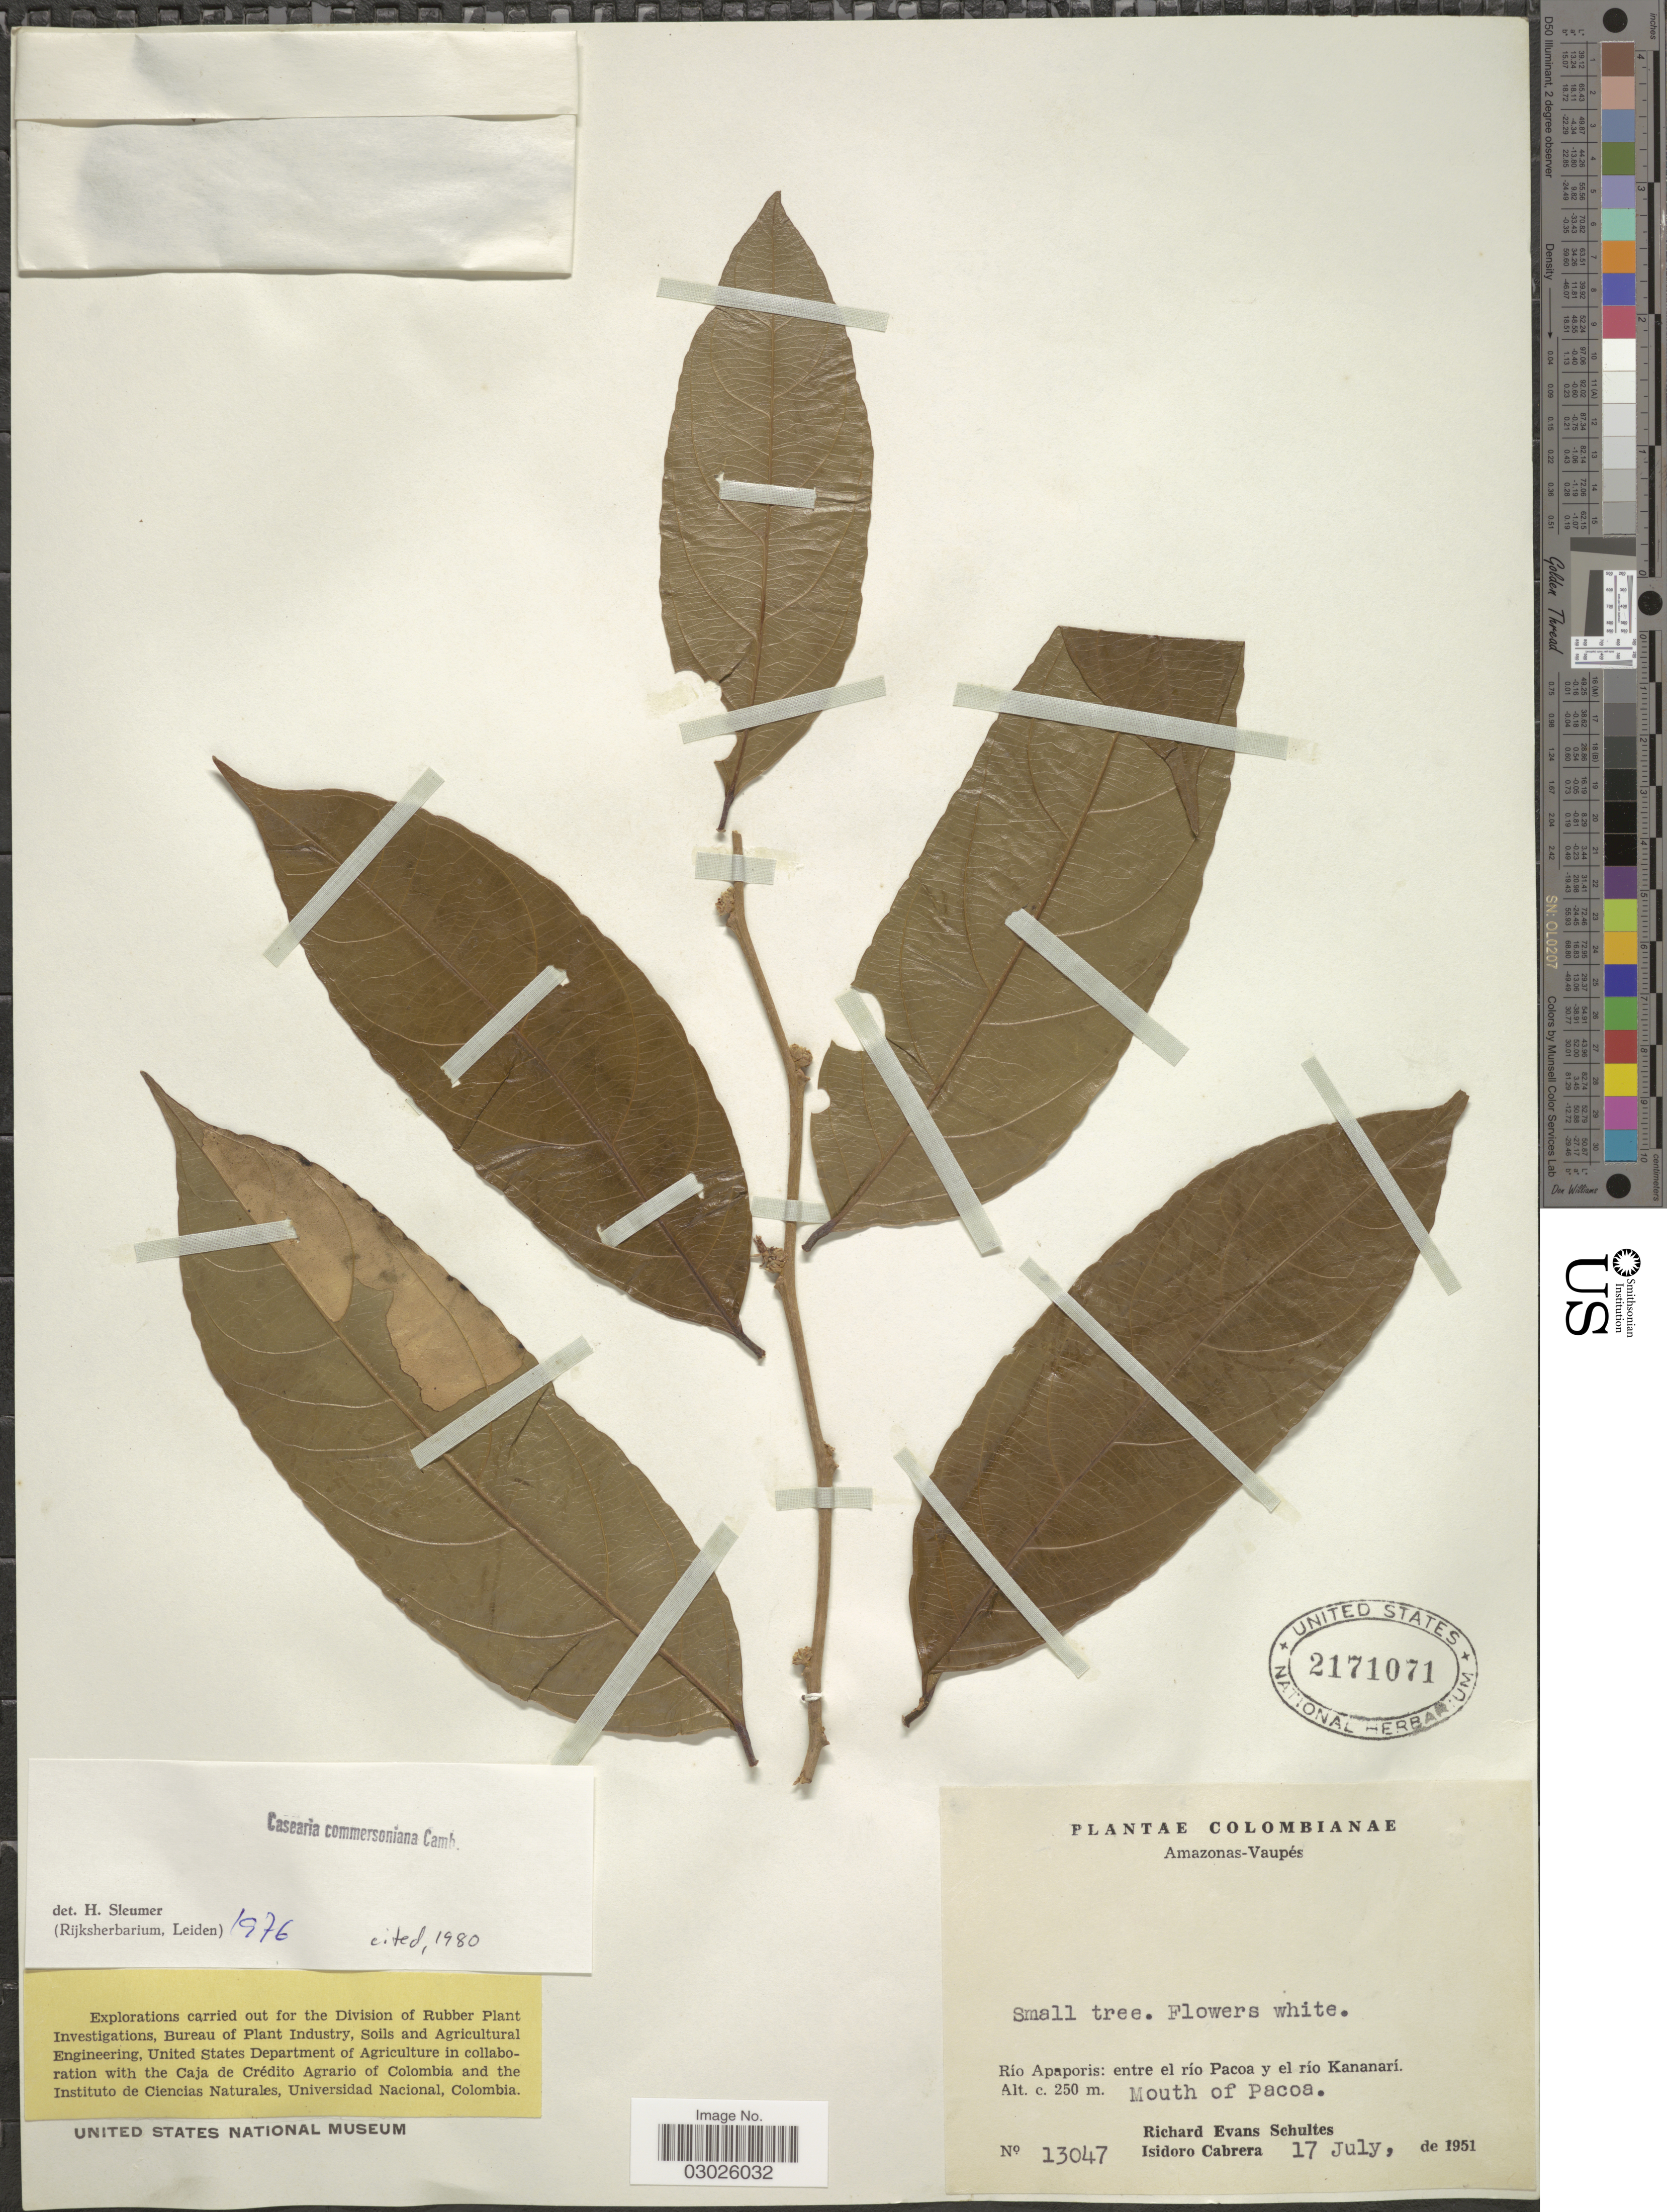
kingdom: Plantae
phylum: Tracheophyta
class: Magnoliopsida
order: Malpighiales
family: Salicaceae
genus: Piparea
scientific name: Piparea dentata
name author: Aubl.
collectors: R. E. Schultes & I. Cabrera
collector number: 13047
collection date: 1951-07-17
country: Colombia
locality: Amazonas-Vaupés. Río Apaporis: entre el río Pacoa y el río Kananarí. Mouth of Pacoa.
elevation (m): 250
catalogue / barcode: US 2171071